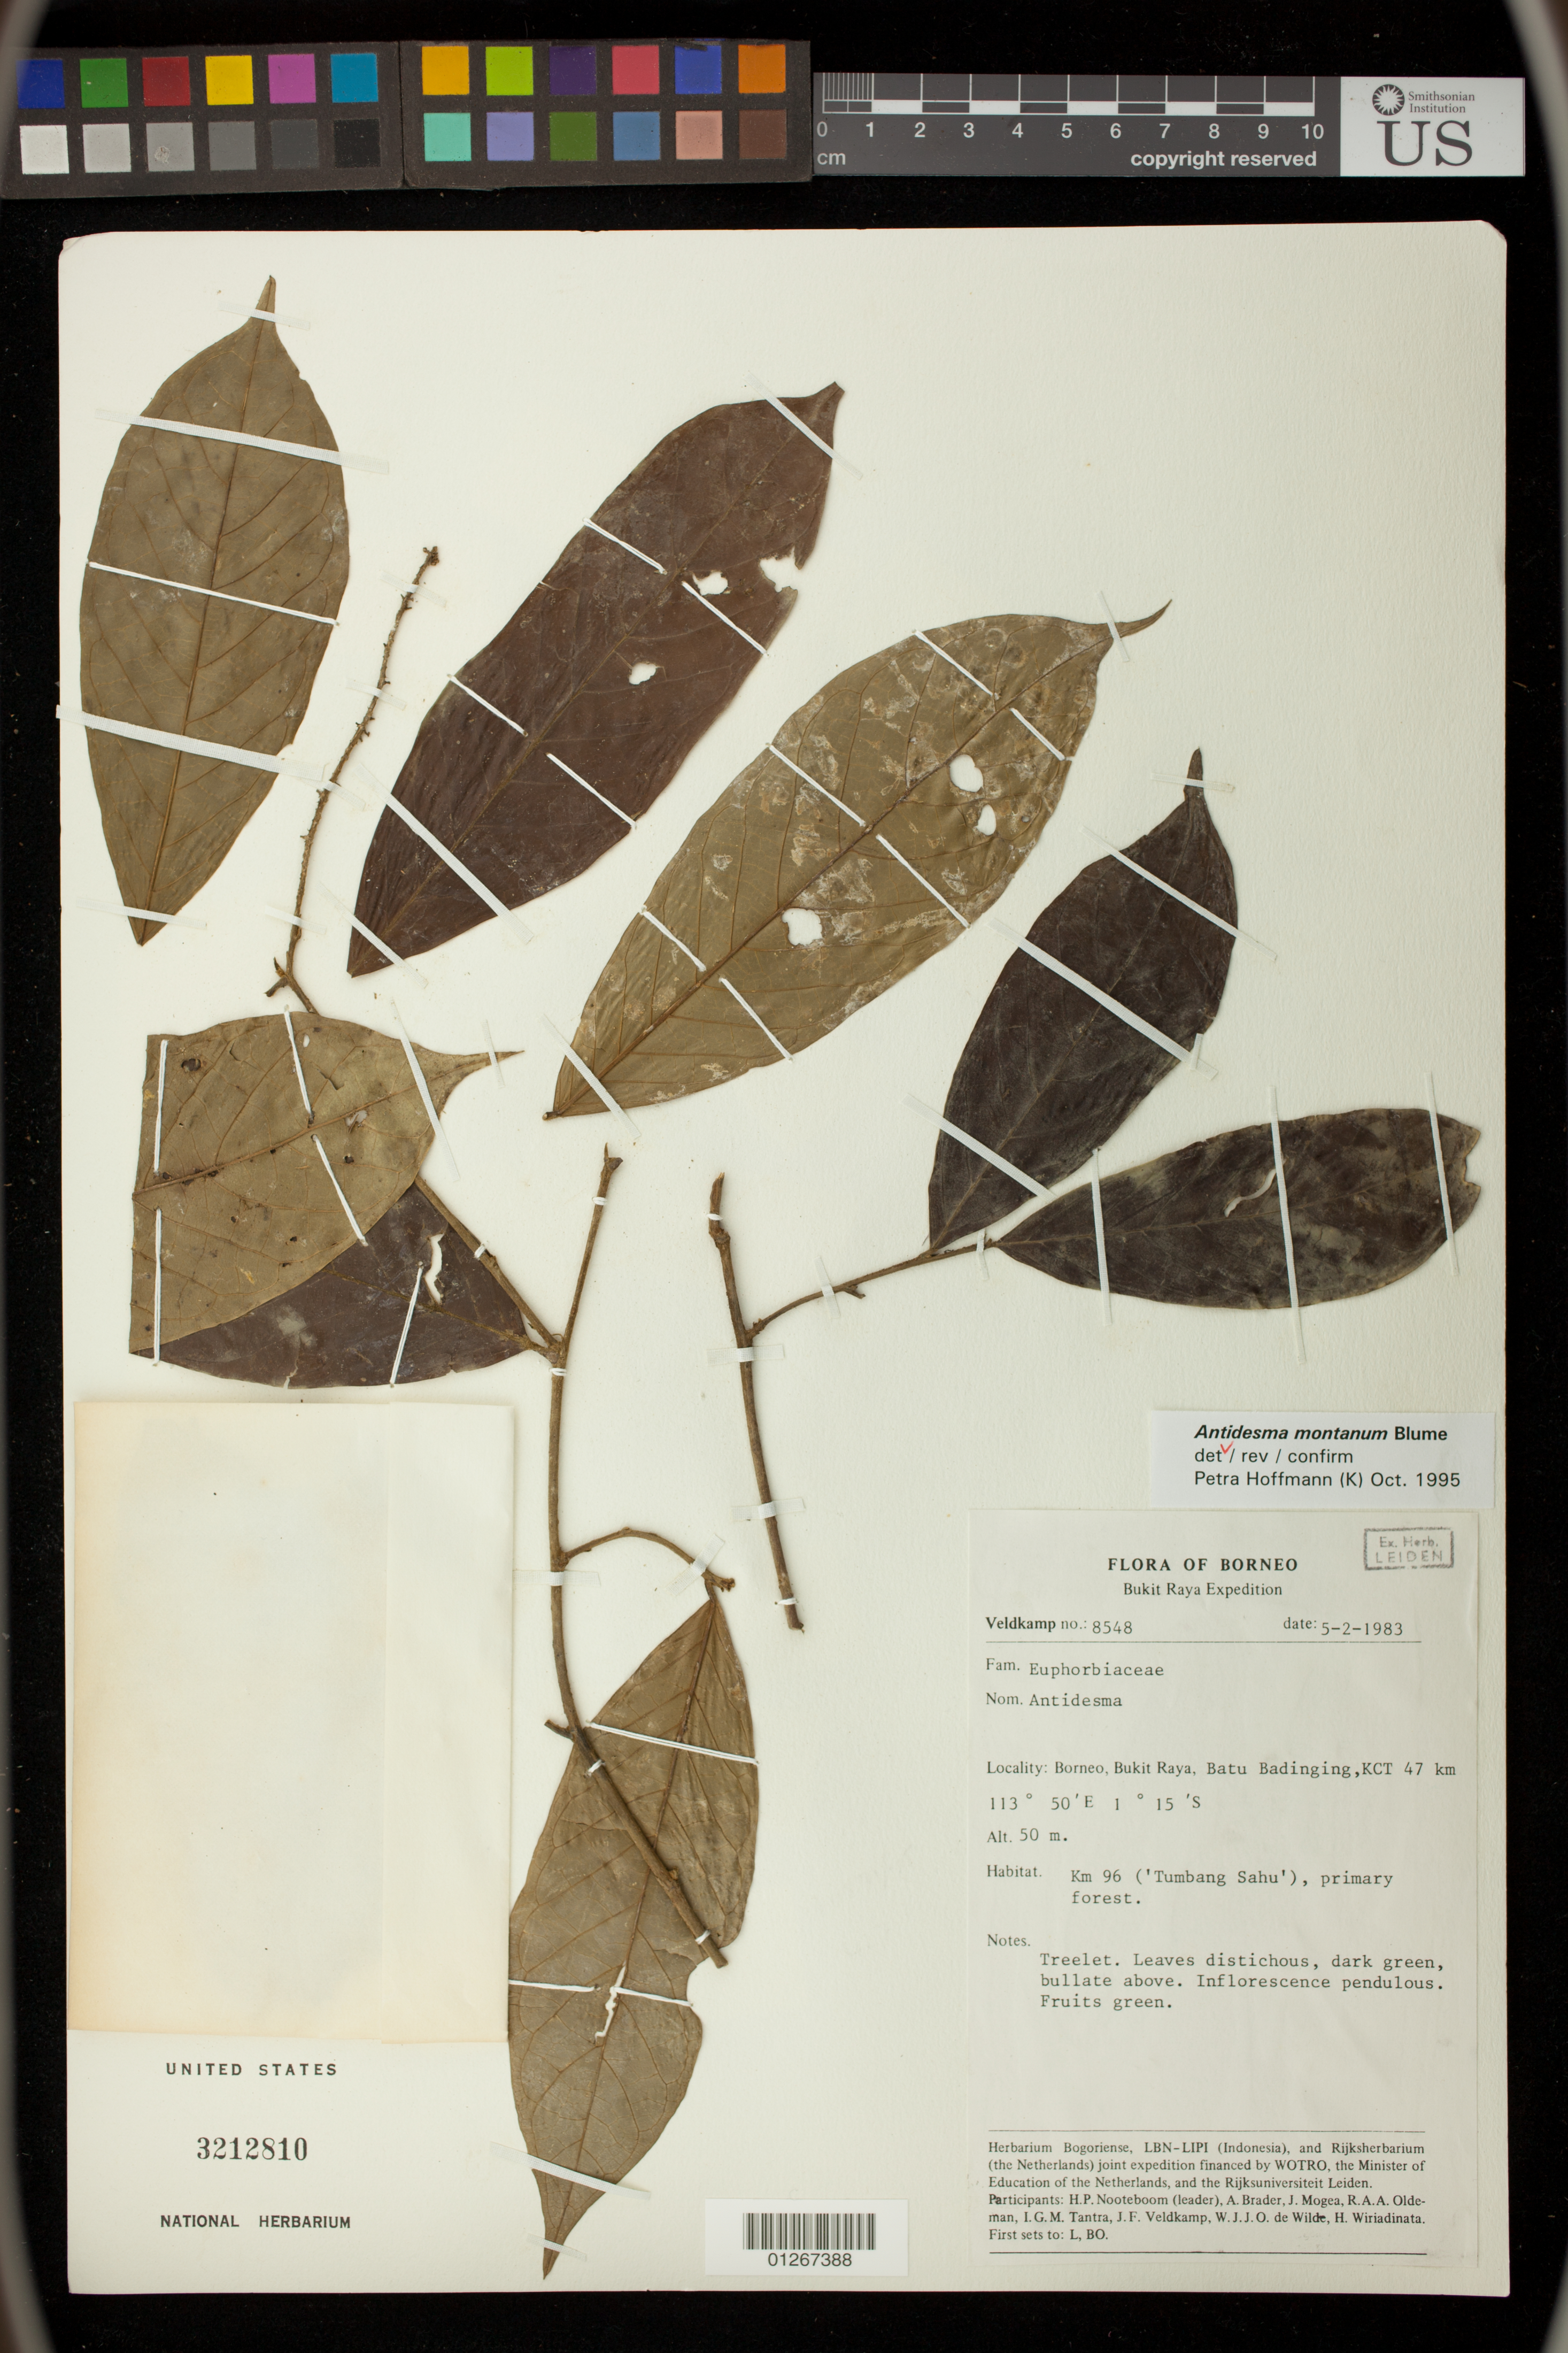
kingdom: Plantae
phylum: Tracheophyta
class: Magnoliopsida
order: Malpighiales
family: Phyllanthaceae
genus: Antidesma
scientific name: Antidesma montanum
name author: Blume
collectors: J. F. Veldkamp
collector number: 8548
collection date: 1983-05-02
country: Malaysia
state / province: Sabah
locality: Borneo, Bukit Raya, Batu Badinging, KCT 47 km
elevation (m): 50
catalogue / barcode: US 3212810